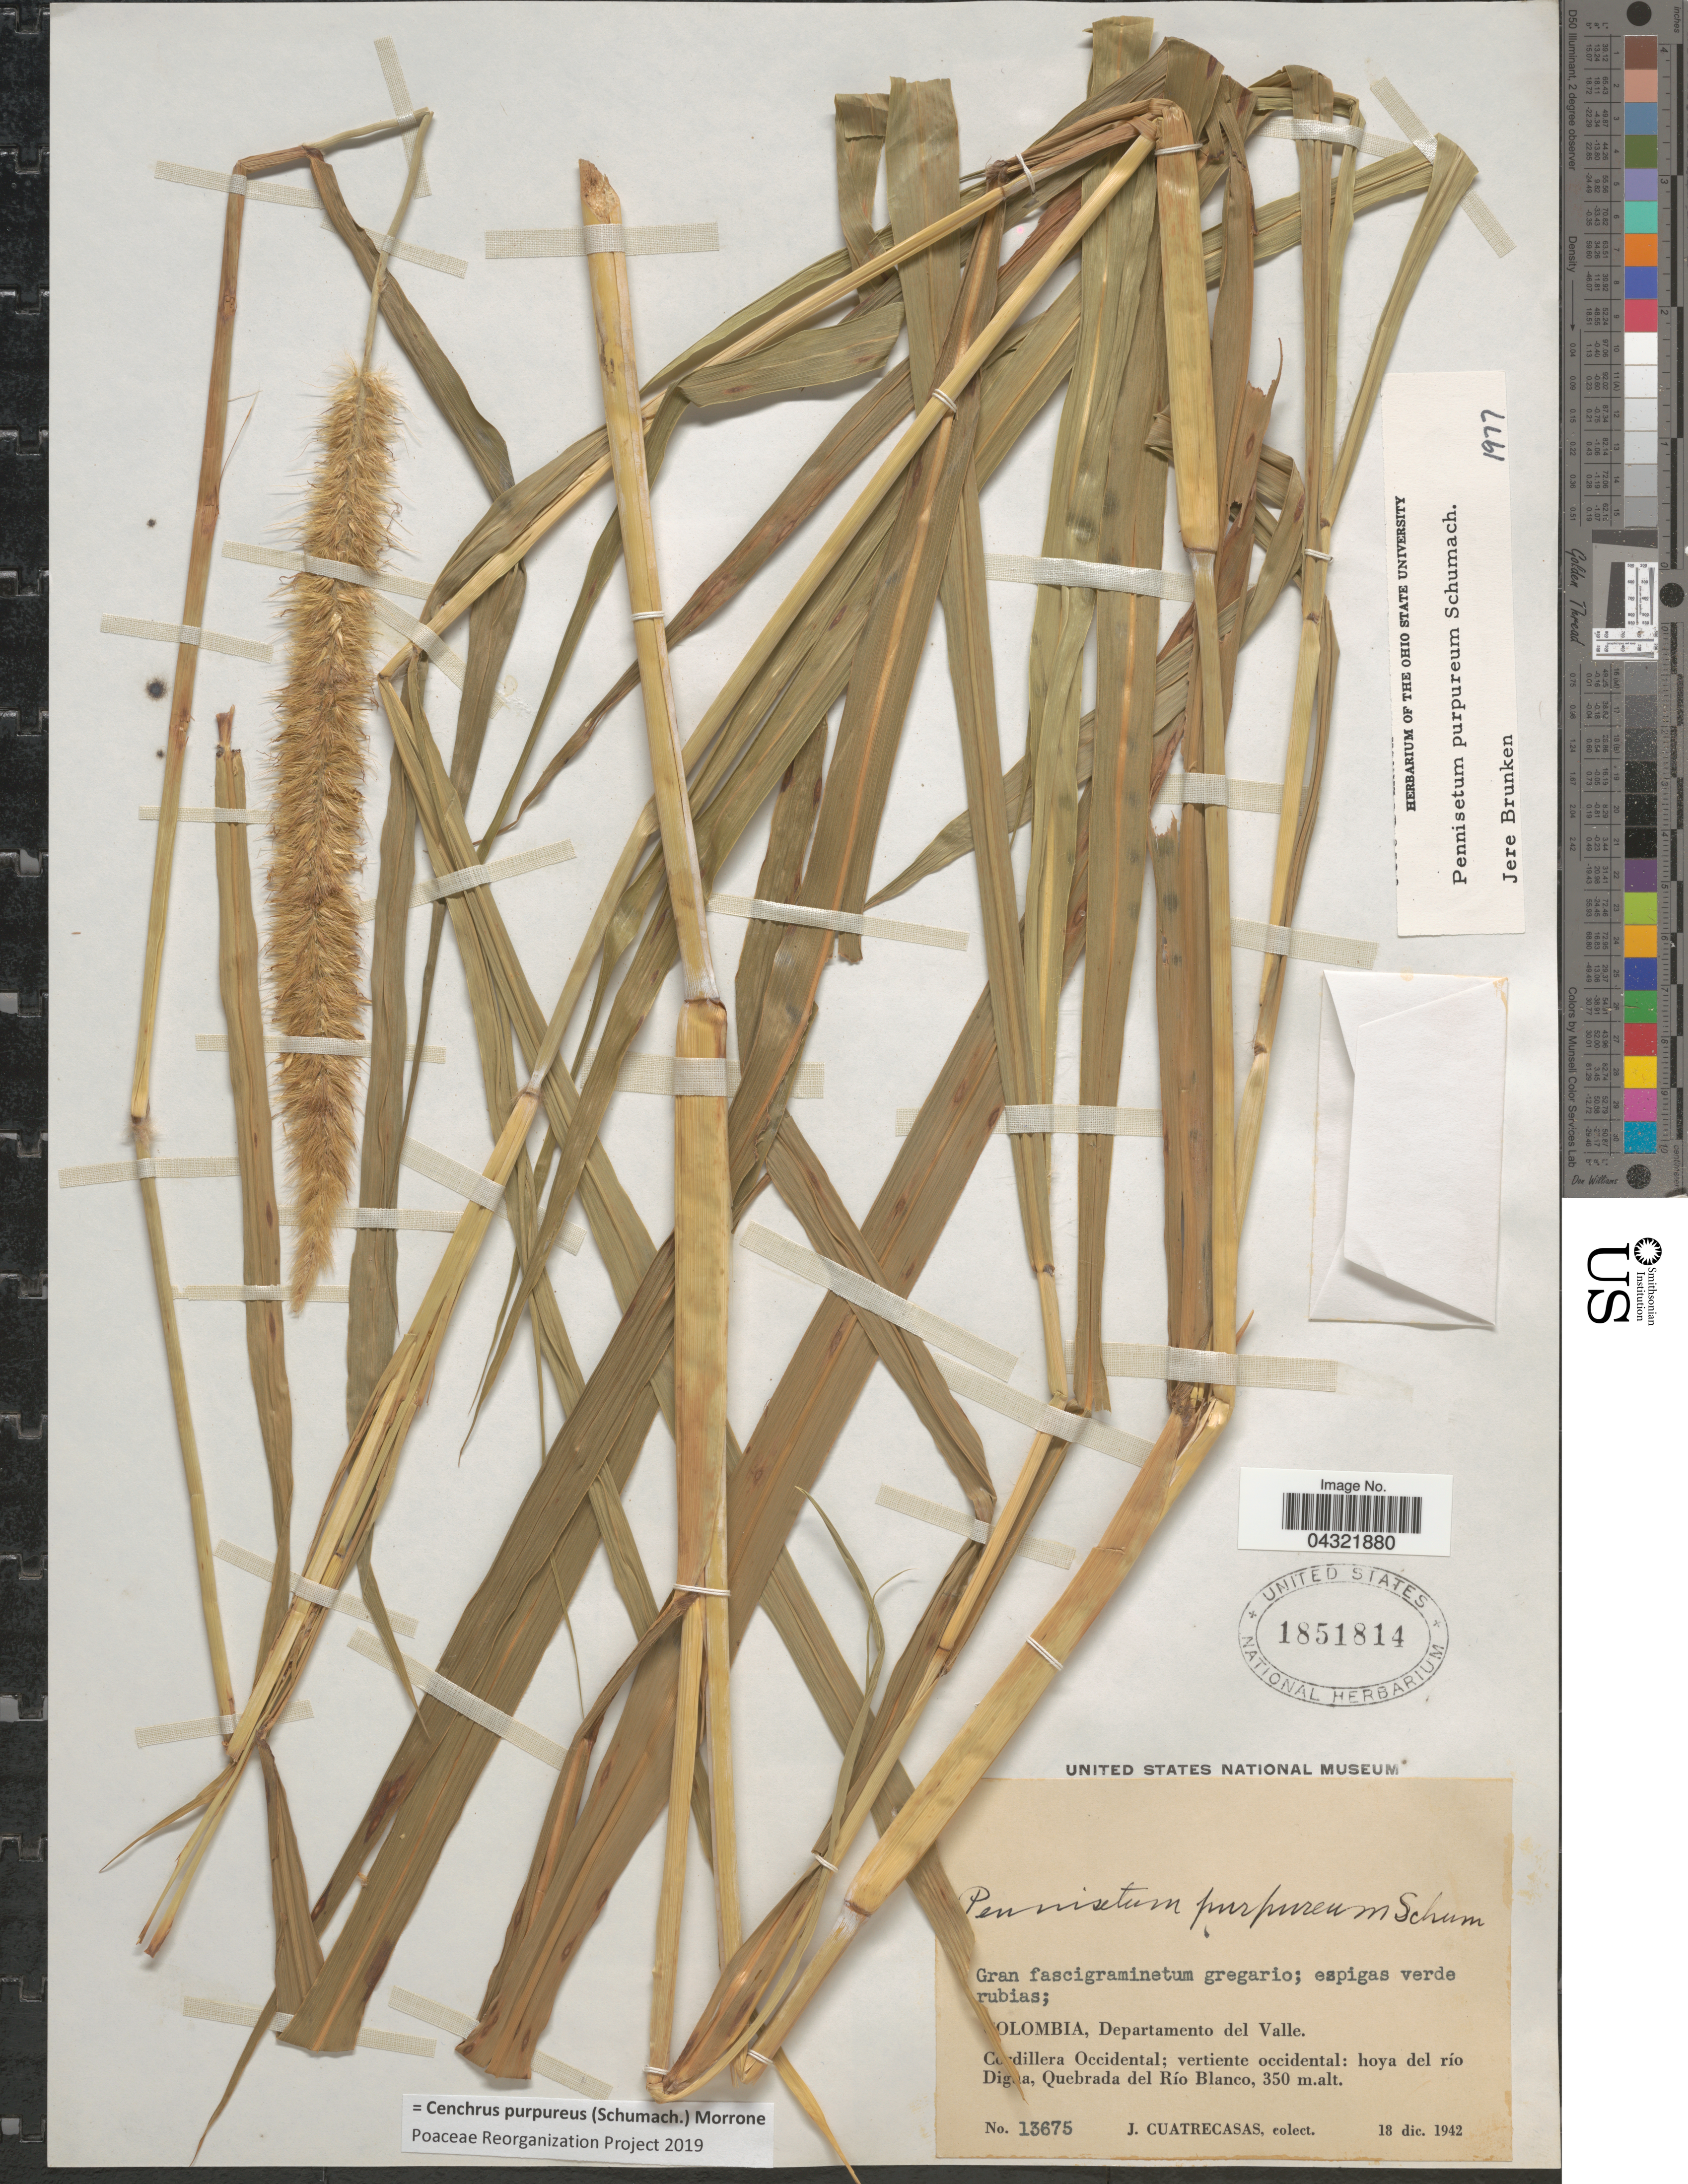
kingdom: Plantae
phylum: Tracheophyta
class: Liliopsida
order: Poales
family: Poaceae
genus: Cenchrus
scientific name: Cenchrus purpureus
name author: (Schumach.) Morrone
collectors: J. Cuatrecasas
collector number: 13675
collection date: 1942-12-18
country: Colombia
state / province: Valle del Cauca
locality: Departamento del Valle. Cordillera Occidental; vertiente occidental: hoya del río Digua [interpreted], Quebrada del Río Blanco.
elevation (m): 350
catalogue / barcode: US 1851814